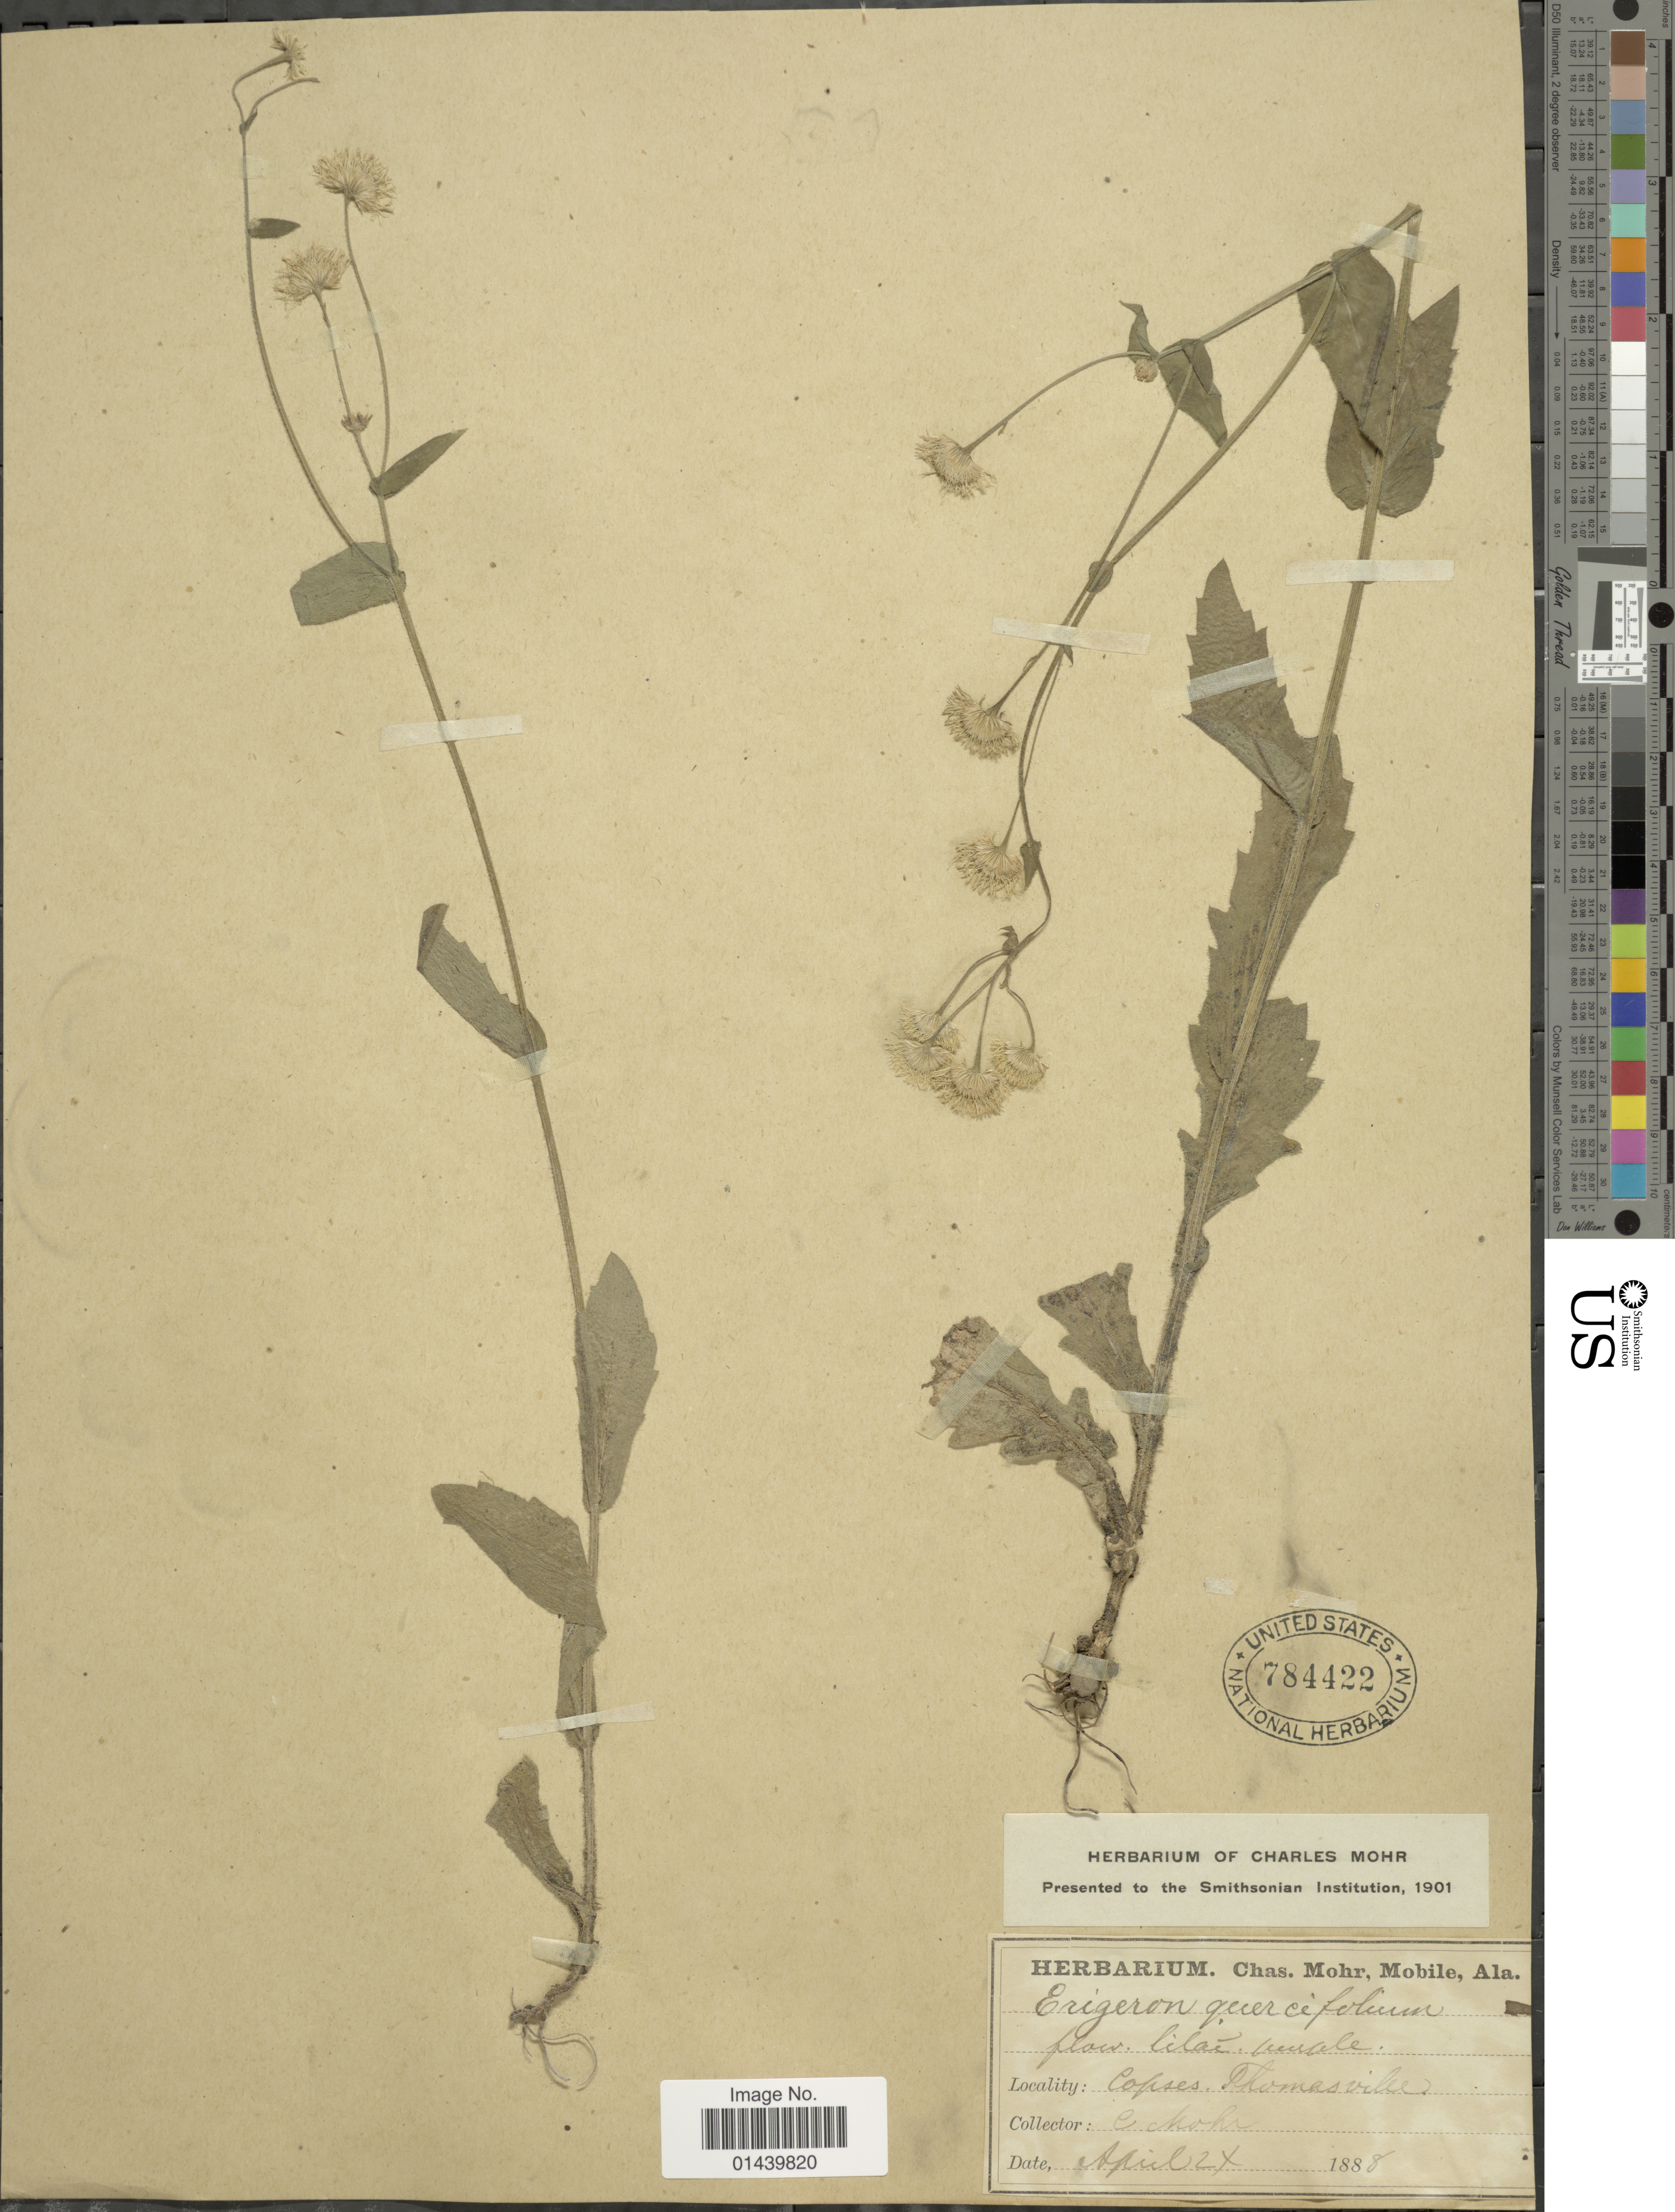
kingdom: Plantae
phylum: Tracheophyta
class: Magnoliopsida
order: Asterales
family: Asteraceae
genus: Erigeron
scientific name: Erigeron quercifolius Lam.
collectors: Mohr, C. T. (herbarium)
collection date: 1888-04-24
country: United States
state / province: Alabama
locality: Copses. Thomasville.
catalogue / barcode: US 784422